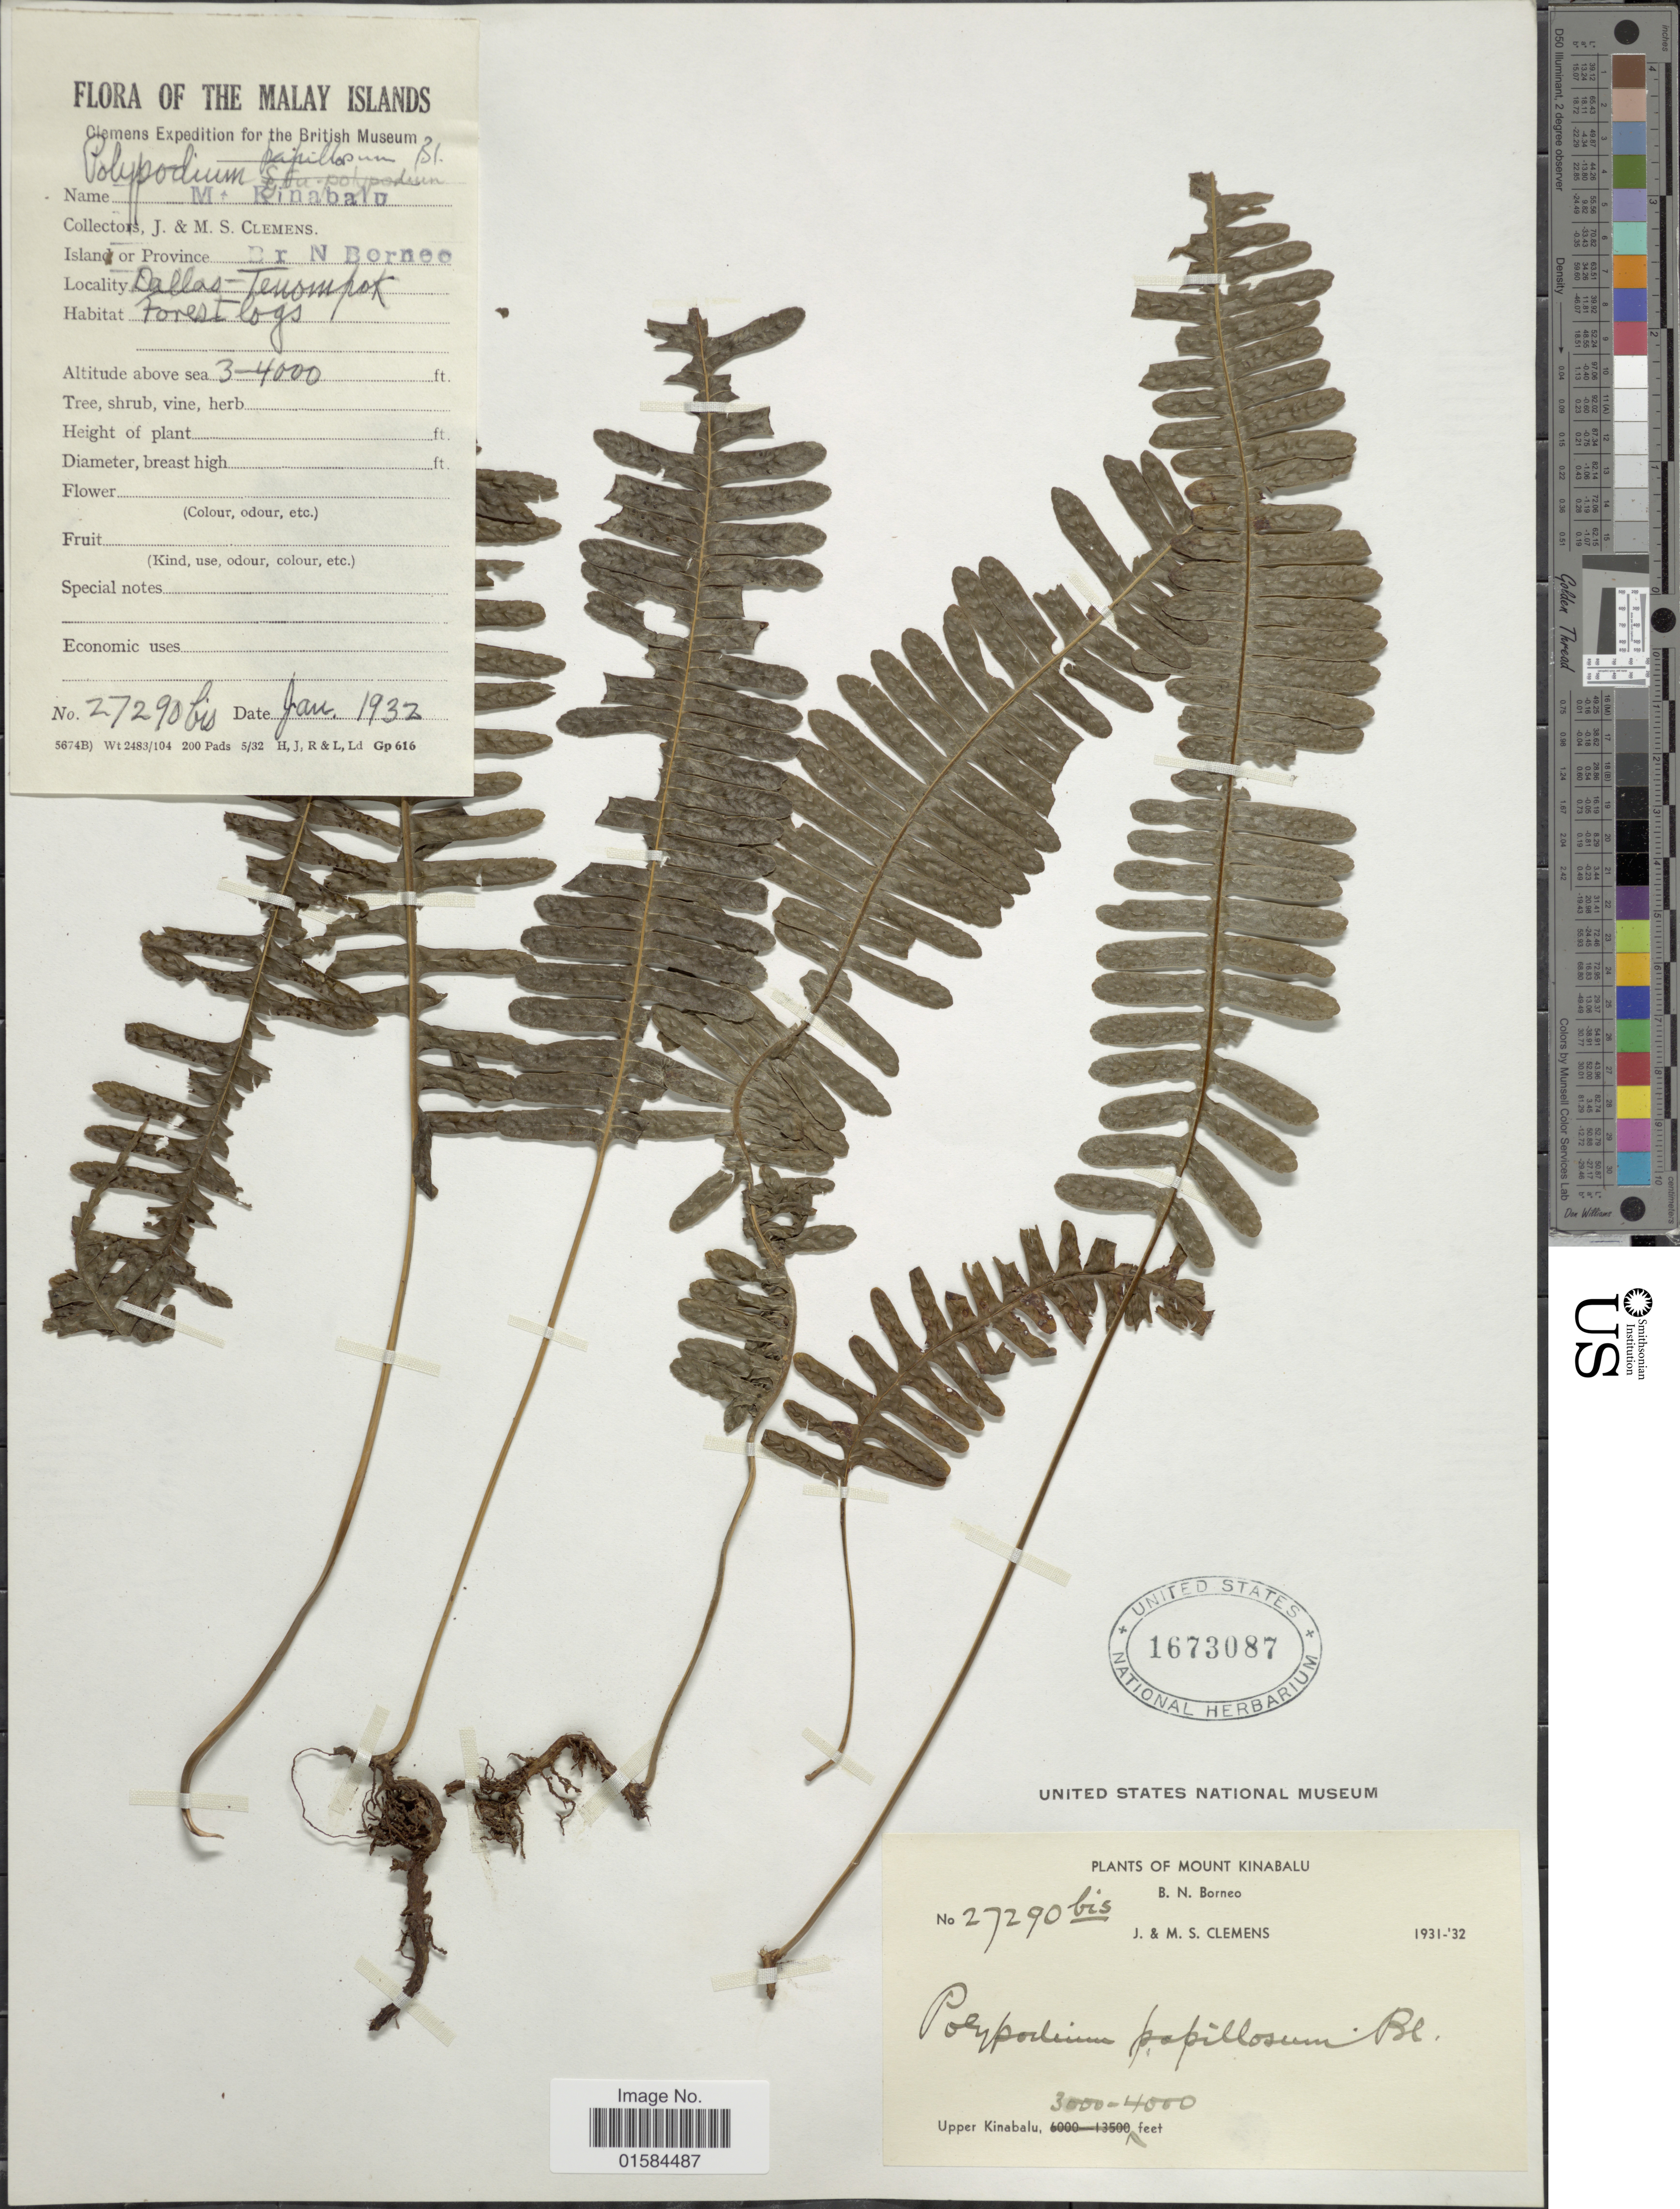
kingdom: Plantae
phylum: Tracheophyta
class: Polypodiopsida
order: Polypodiales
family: Polypodiaceae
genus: Thylacopteris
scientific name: Thylacopteris papillosa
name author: (Blume) Kunze ex J. Sm.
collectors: J. Clemens & M. S. Clemens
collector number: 27290bis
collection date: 1932-01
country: Malaysia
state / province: Sabah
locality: Malay Islands, Mount Kinabalu, B. N. Borneo, Upper Kinabalu, Dallas-Tenompok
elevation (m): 914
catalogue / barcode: US 1673087